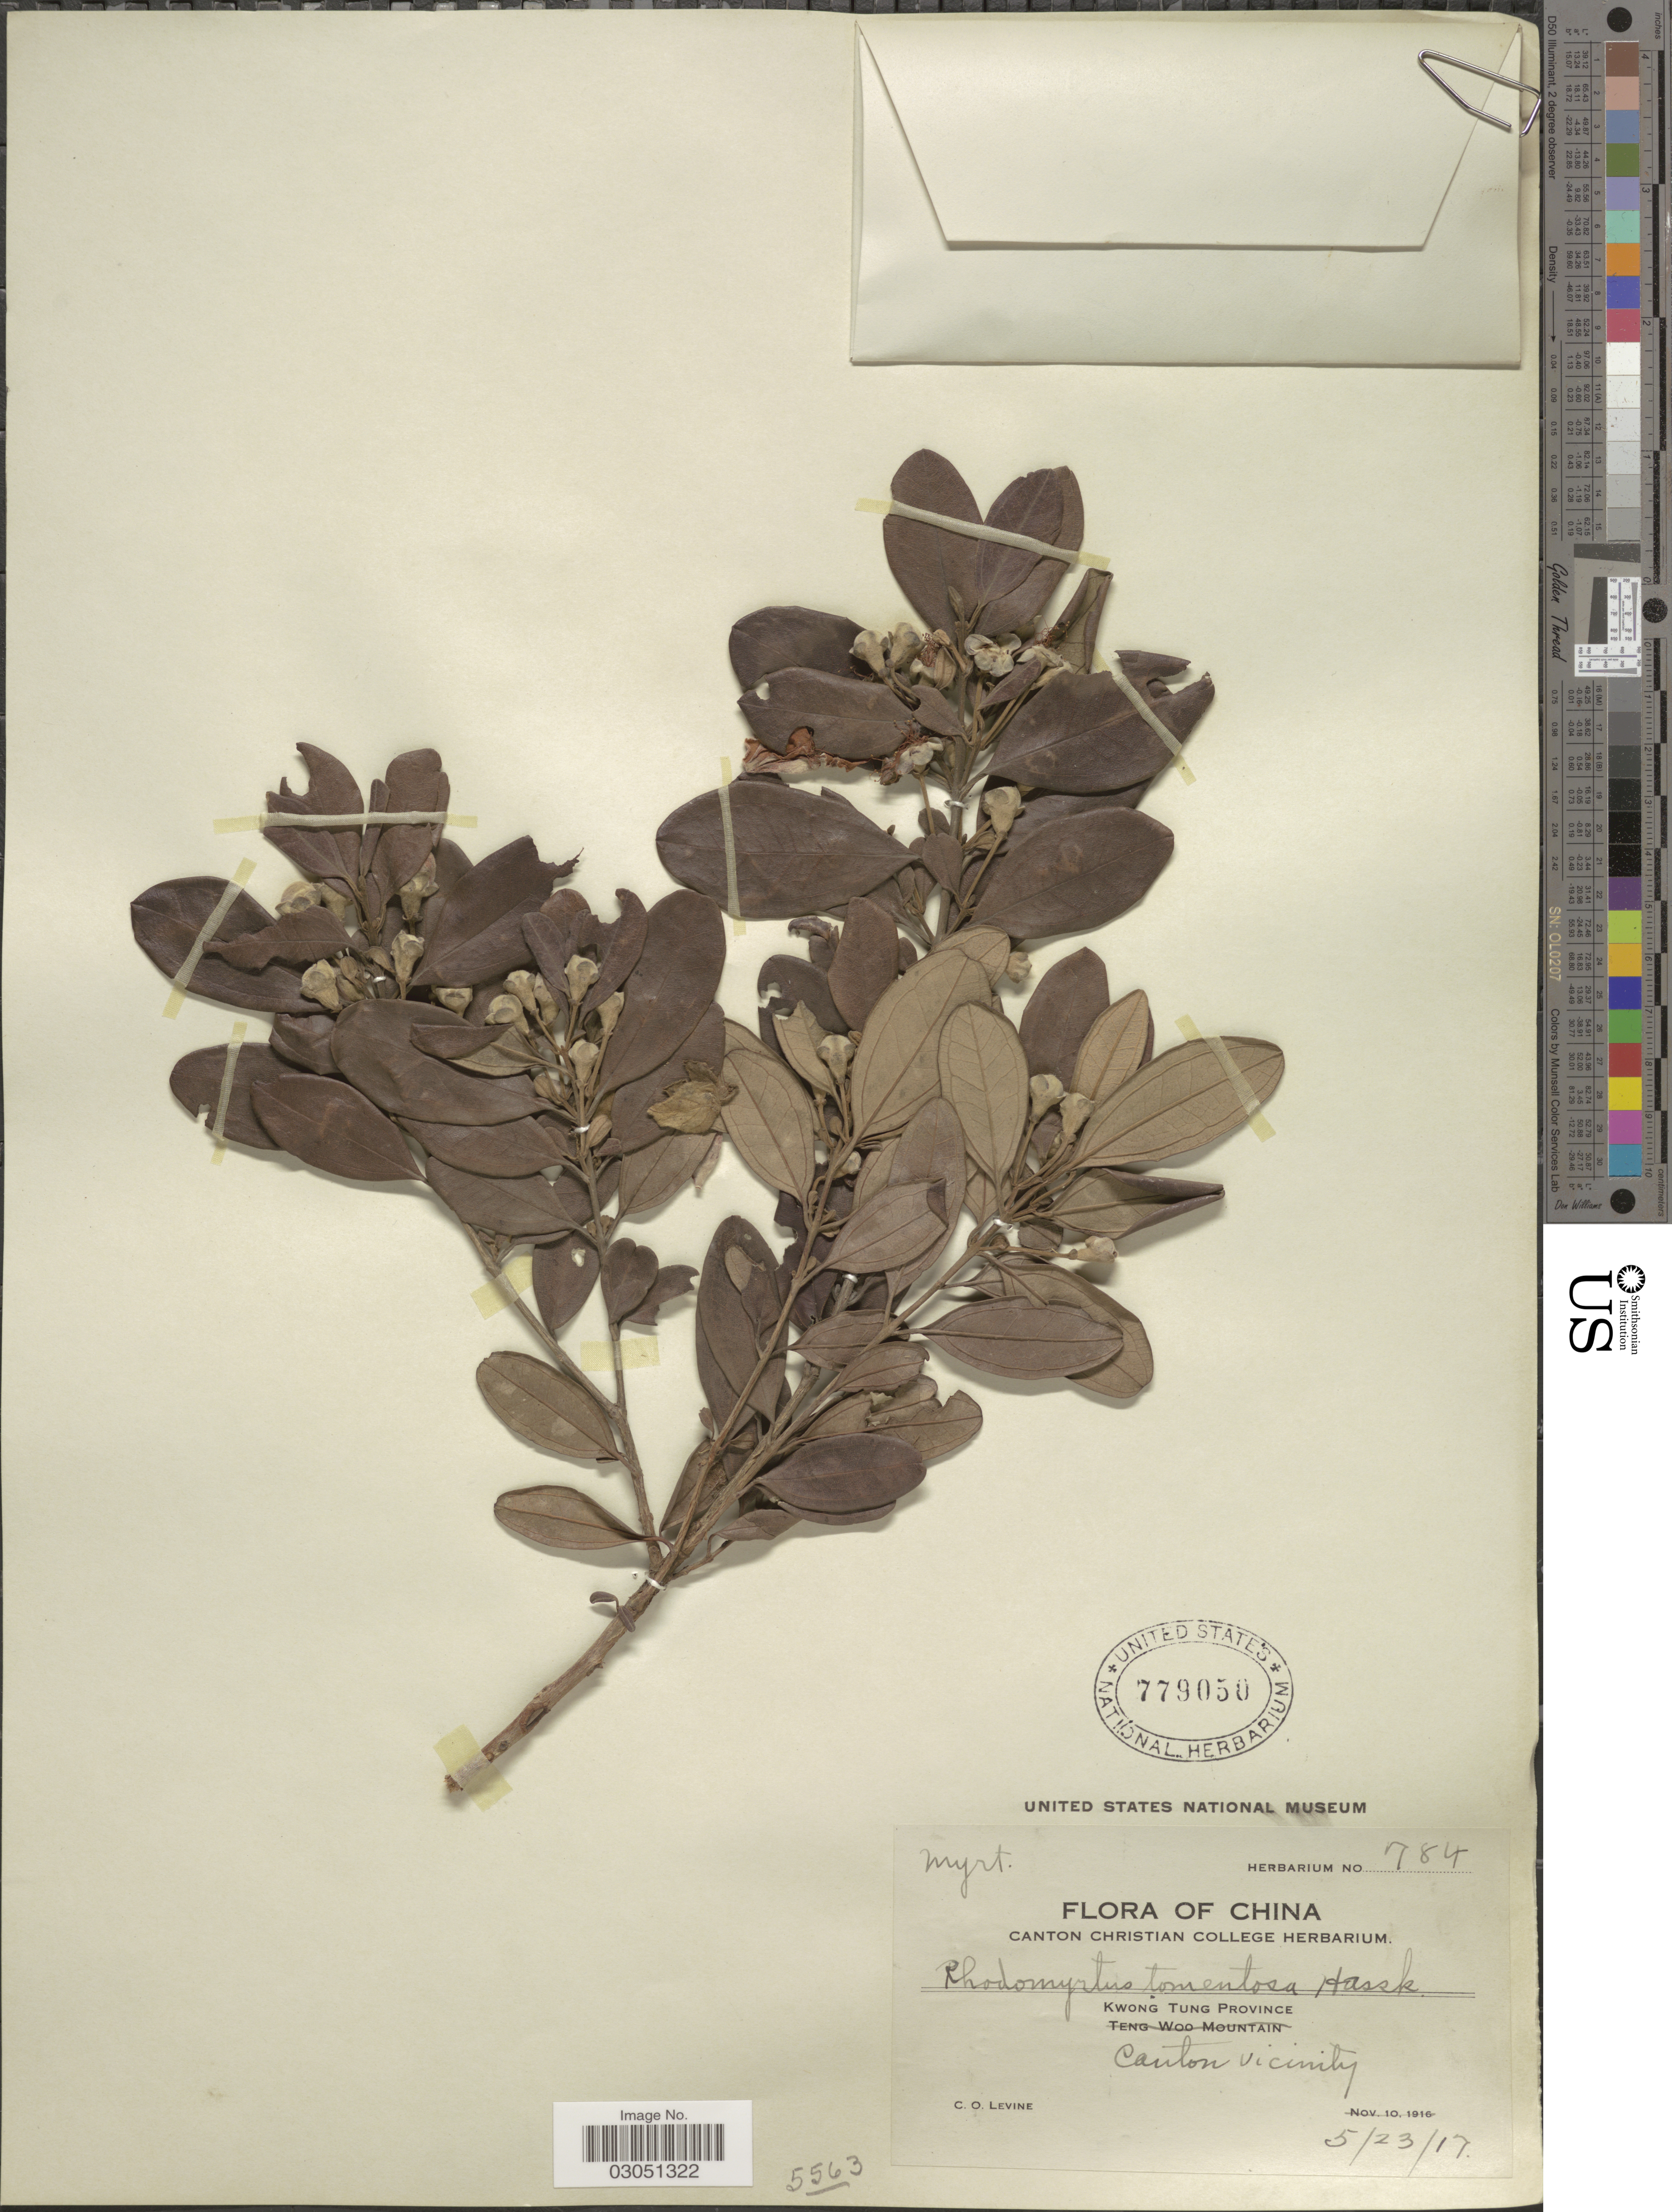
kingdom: Plantae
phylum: Tracheophyta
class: Magnoliopsida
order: Myrtales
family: Myrtaceae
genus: Rhodomyrtus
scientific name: Rhodomyrtus tomentosa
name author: (Aiton) Hassk.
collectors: C. O. Levine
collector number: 784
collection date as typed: Transcribed d/m/y: 23/5/17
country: China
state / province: Guangdong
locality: Kwong Tung Province, Canton Vicinity.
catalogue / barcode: US 779050